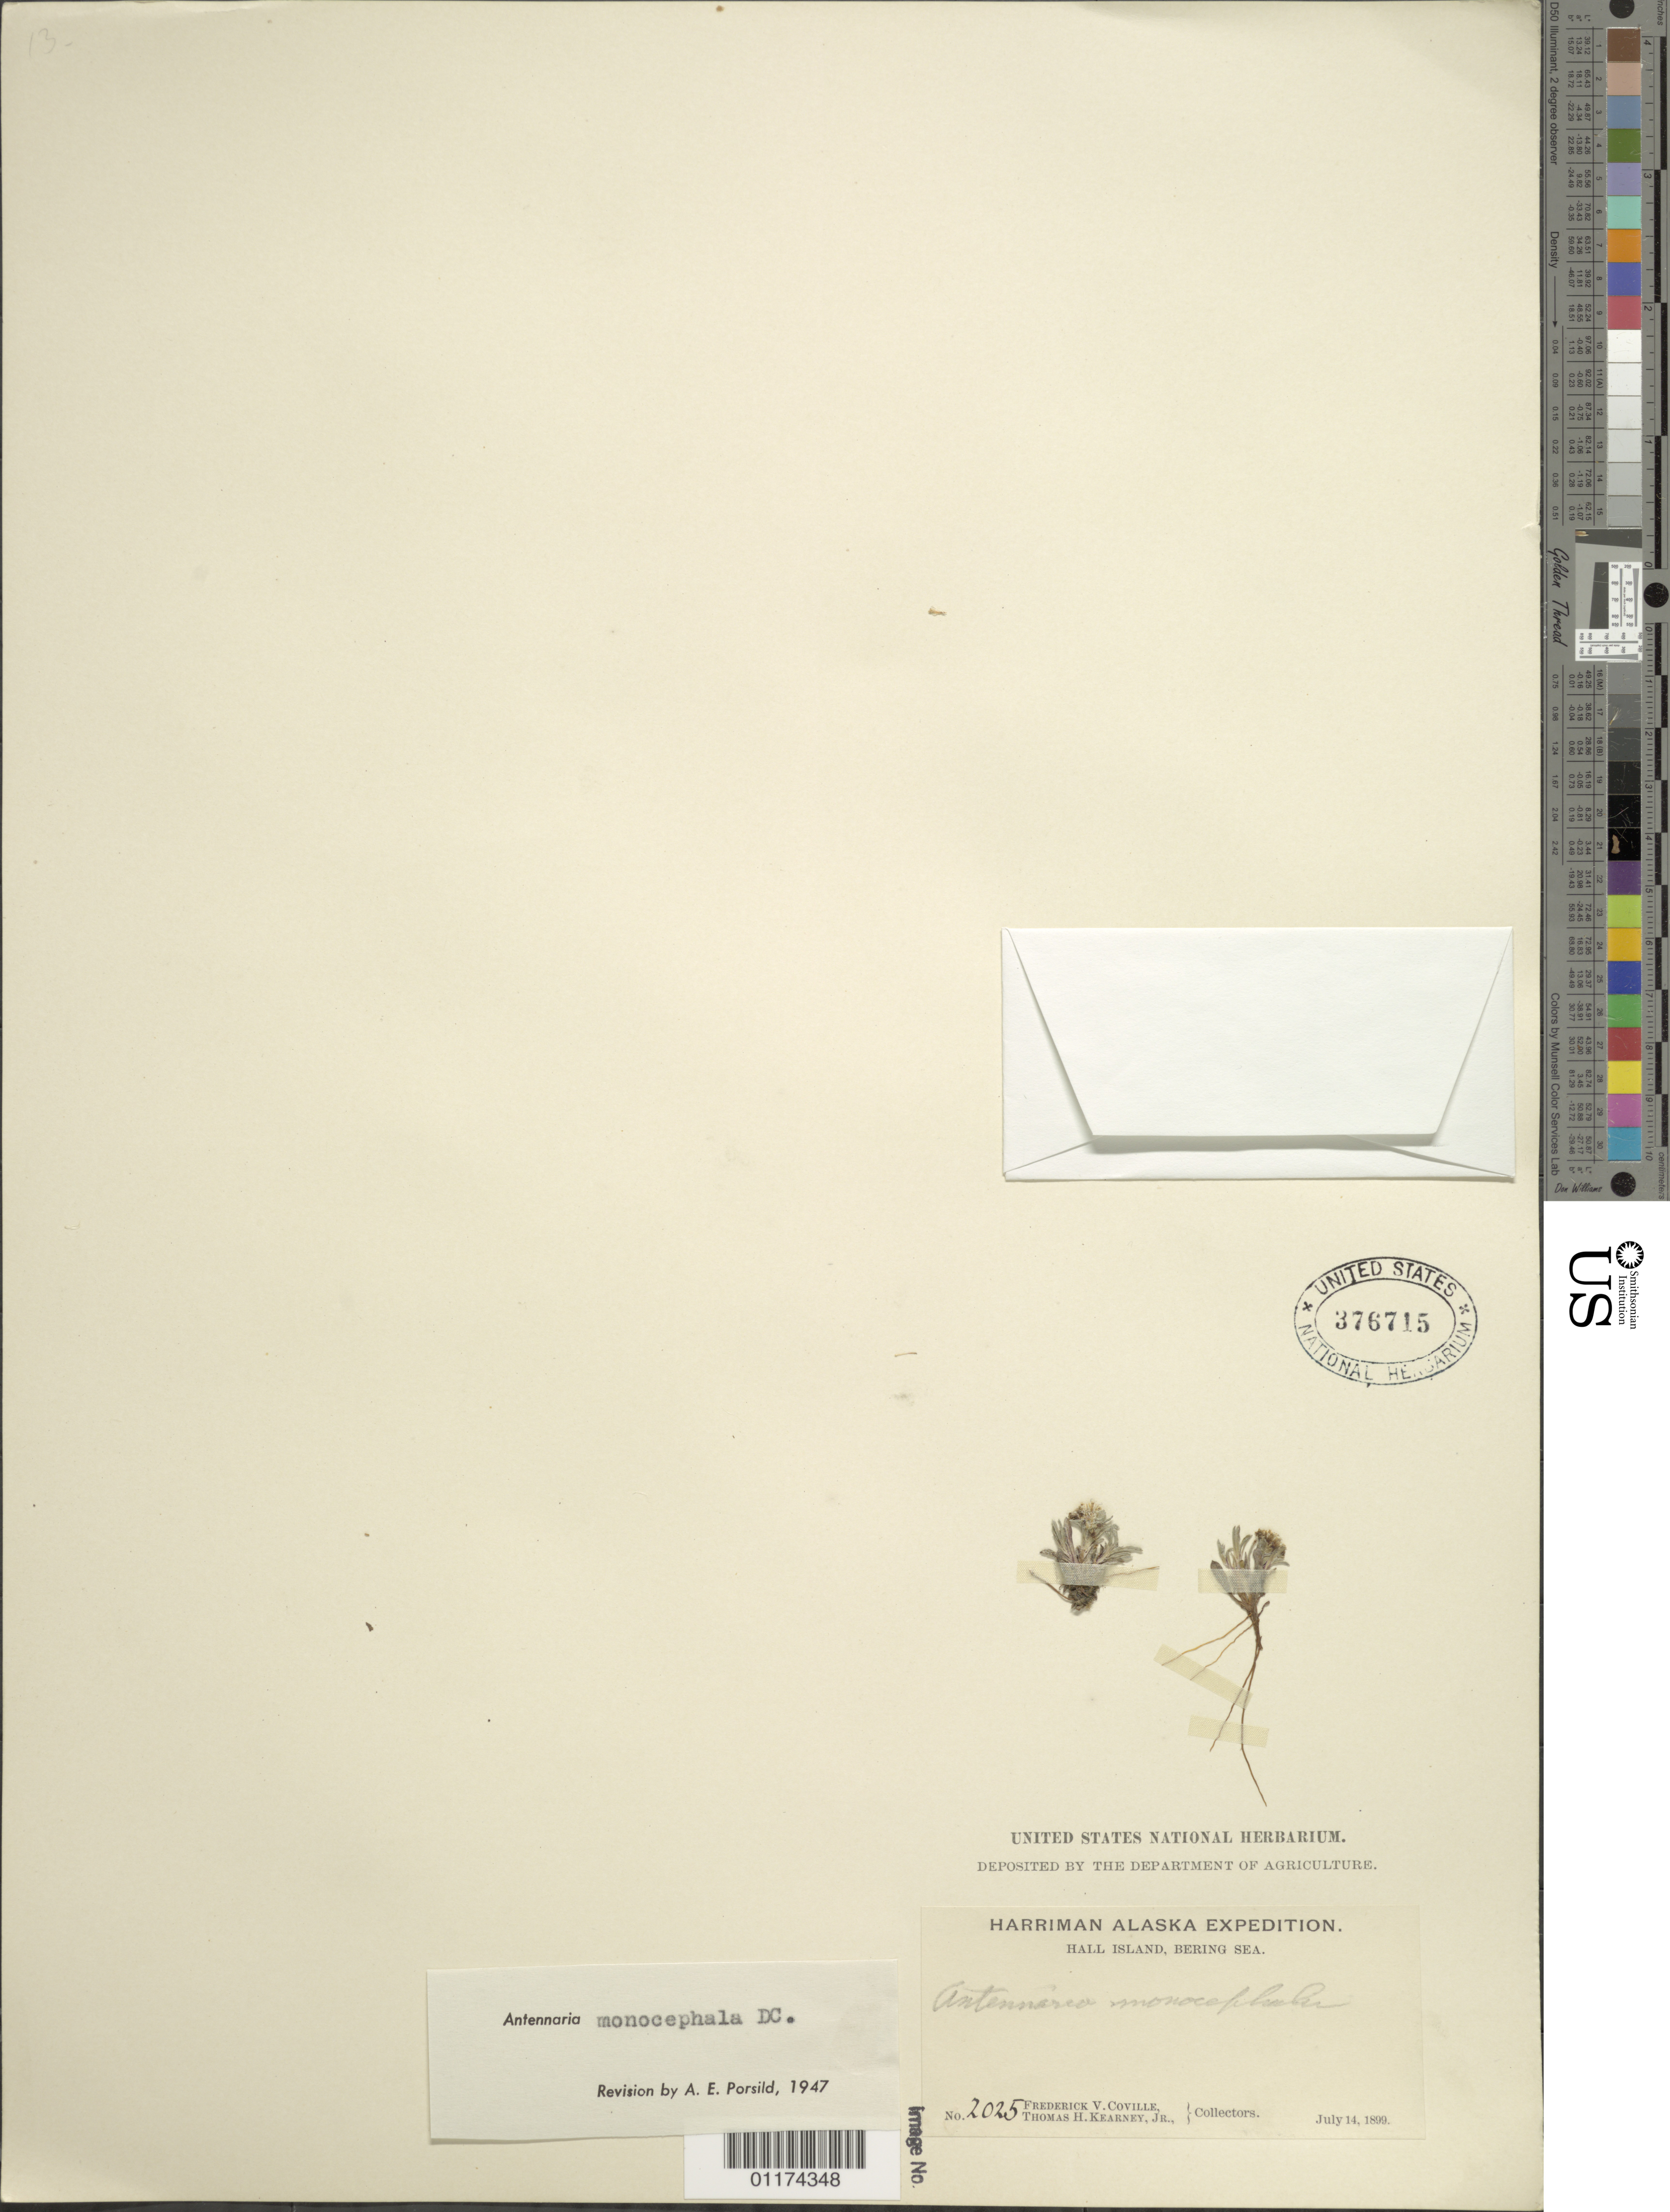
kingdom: Plantae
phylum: Tracheophyta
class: Magnoliopsida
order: Asterales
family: Asteraceae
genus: Antennaria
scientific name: Antennaria monocephala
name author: DC.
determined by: Porsild, A. E.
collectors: F. V. Coville & T. H. Kearney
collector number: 2025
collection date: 1899-07-14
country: United States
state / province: Alaska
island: Hall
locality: Bering Sea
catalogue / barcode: US 376715